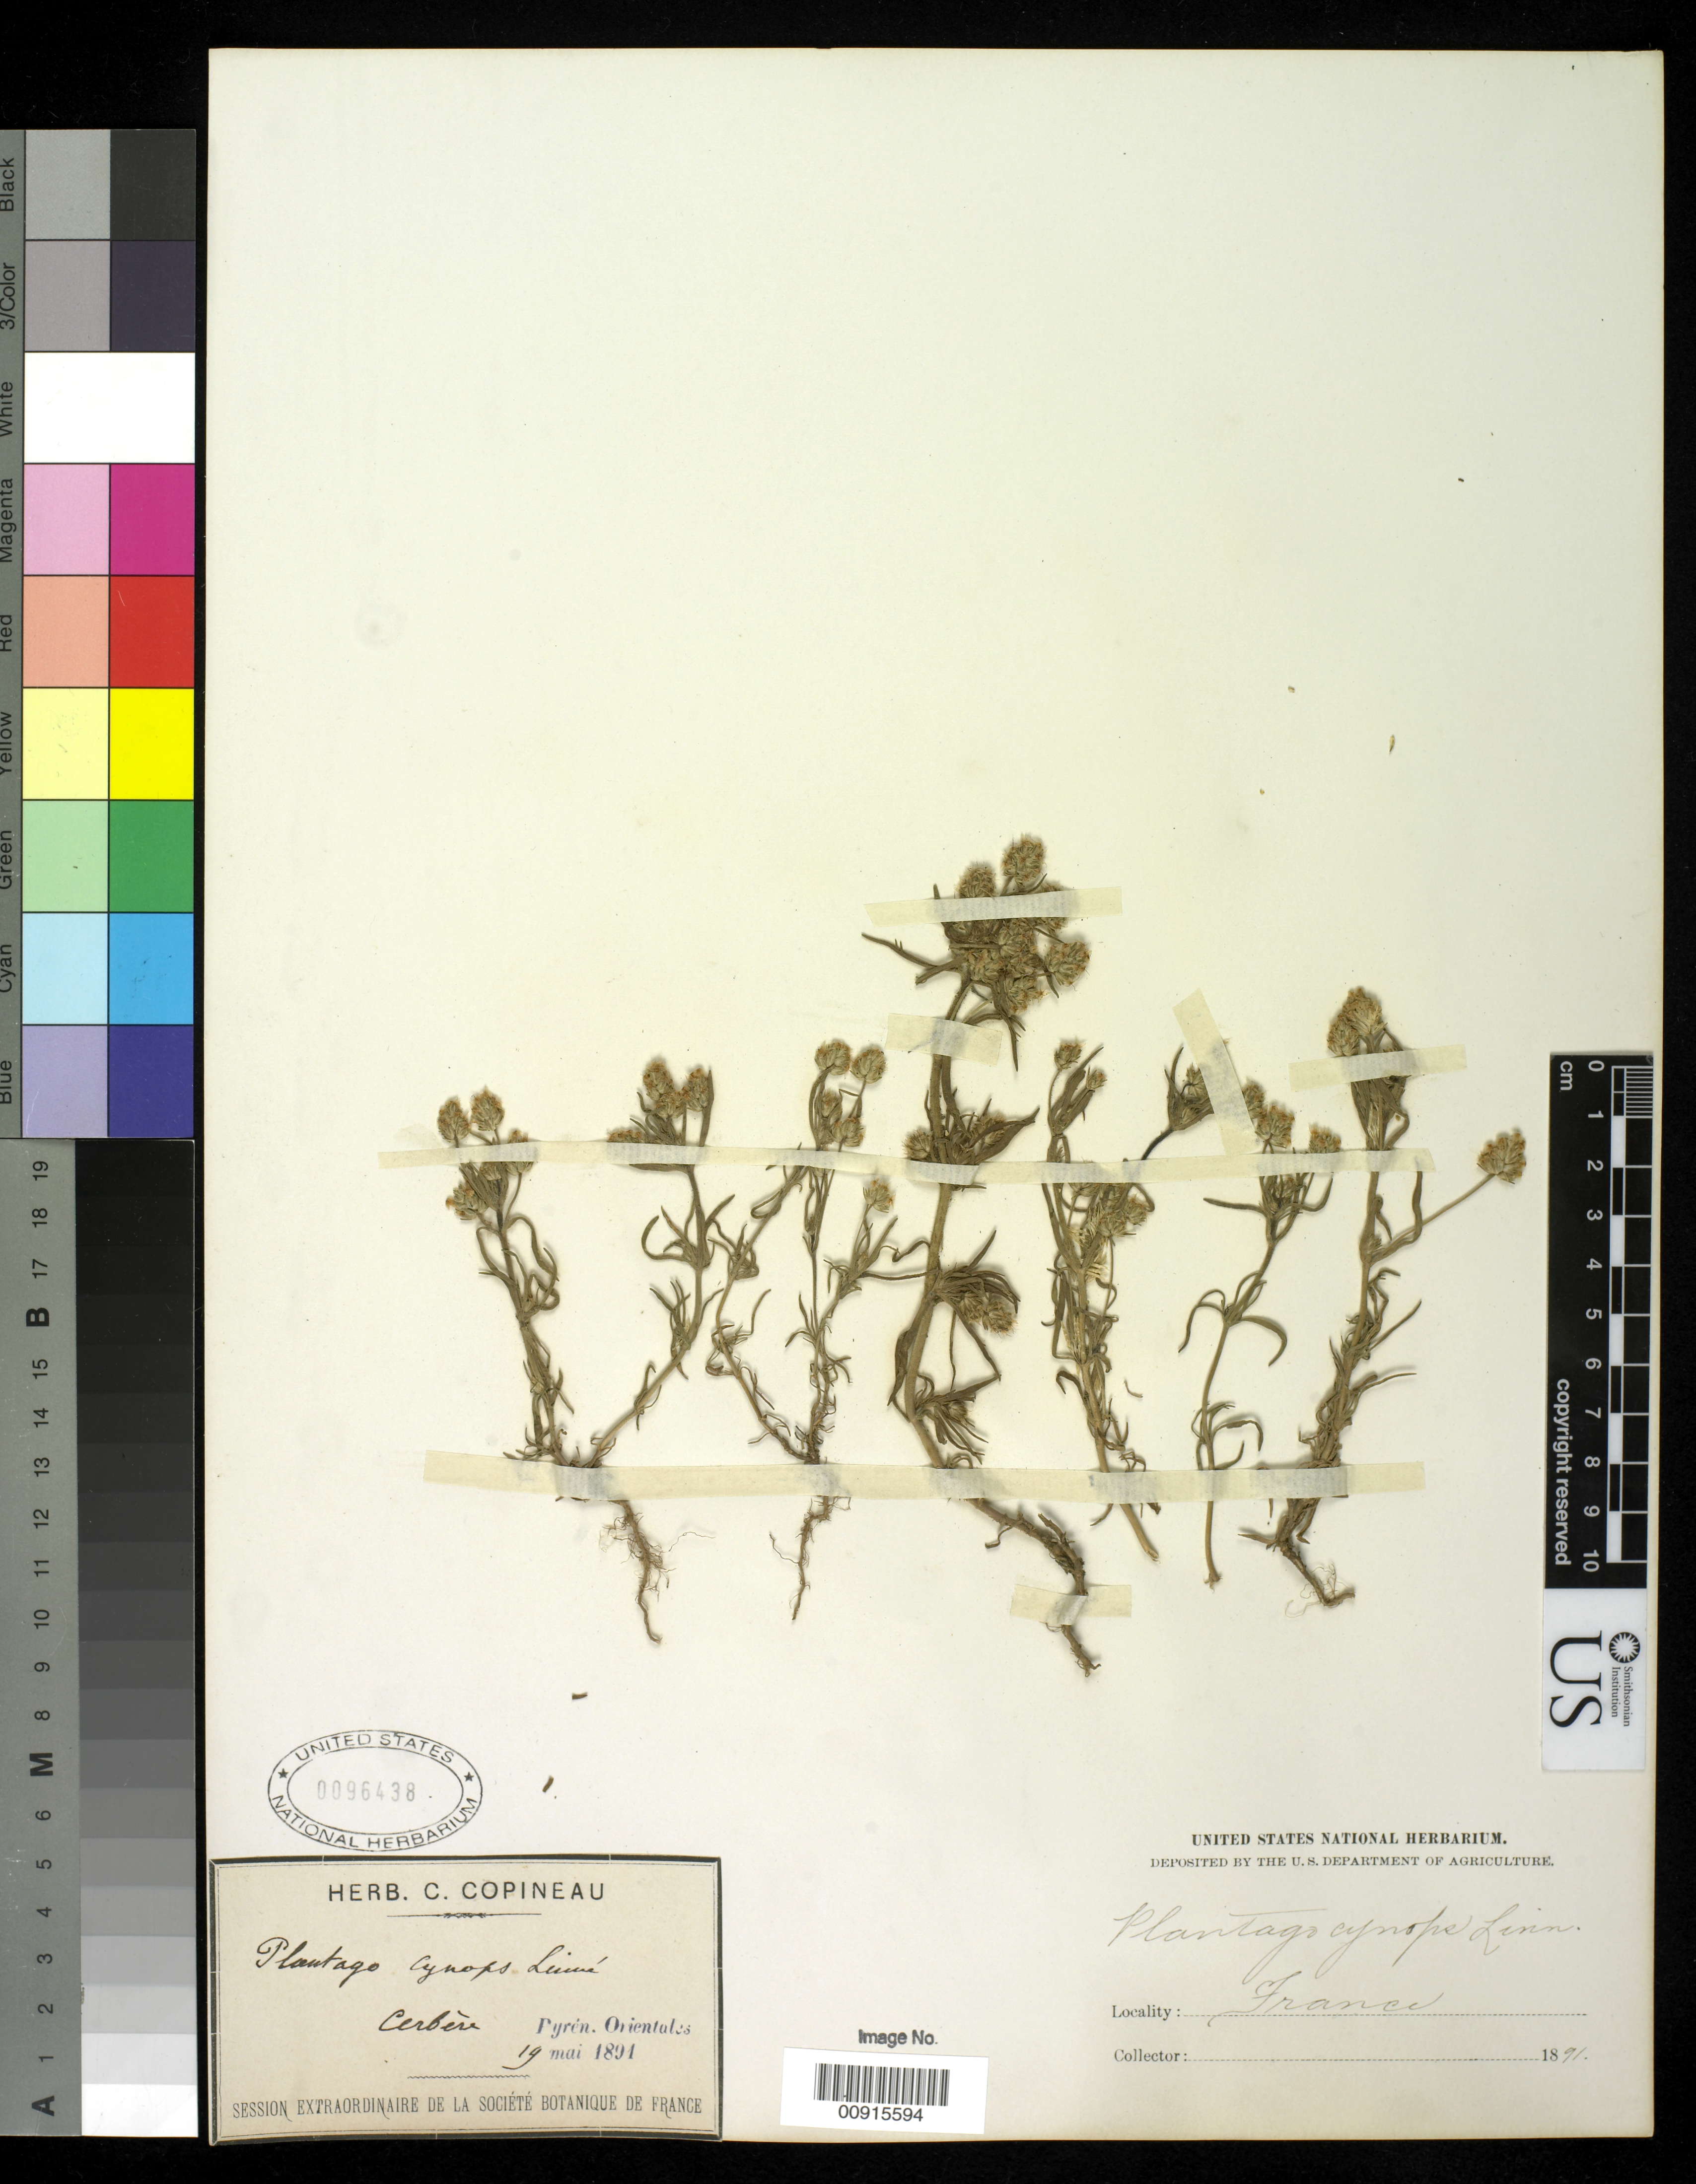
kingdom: Plantae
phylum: Tracheophyta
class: Magnoliopsida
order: Lamiales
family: Plantaginaceae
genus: Plantago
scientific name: Plantago cynops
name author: L.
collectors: C. Copineau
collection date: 1891-05-14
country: France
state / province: Occitanie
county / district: Pyrénées-Orientales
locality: Cerbere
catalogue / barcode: US 96438